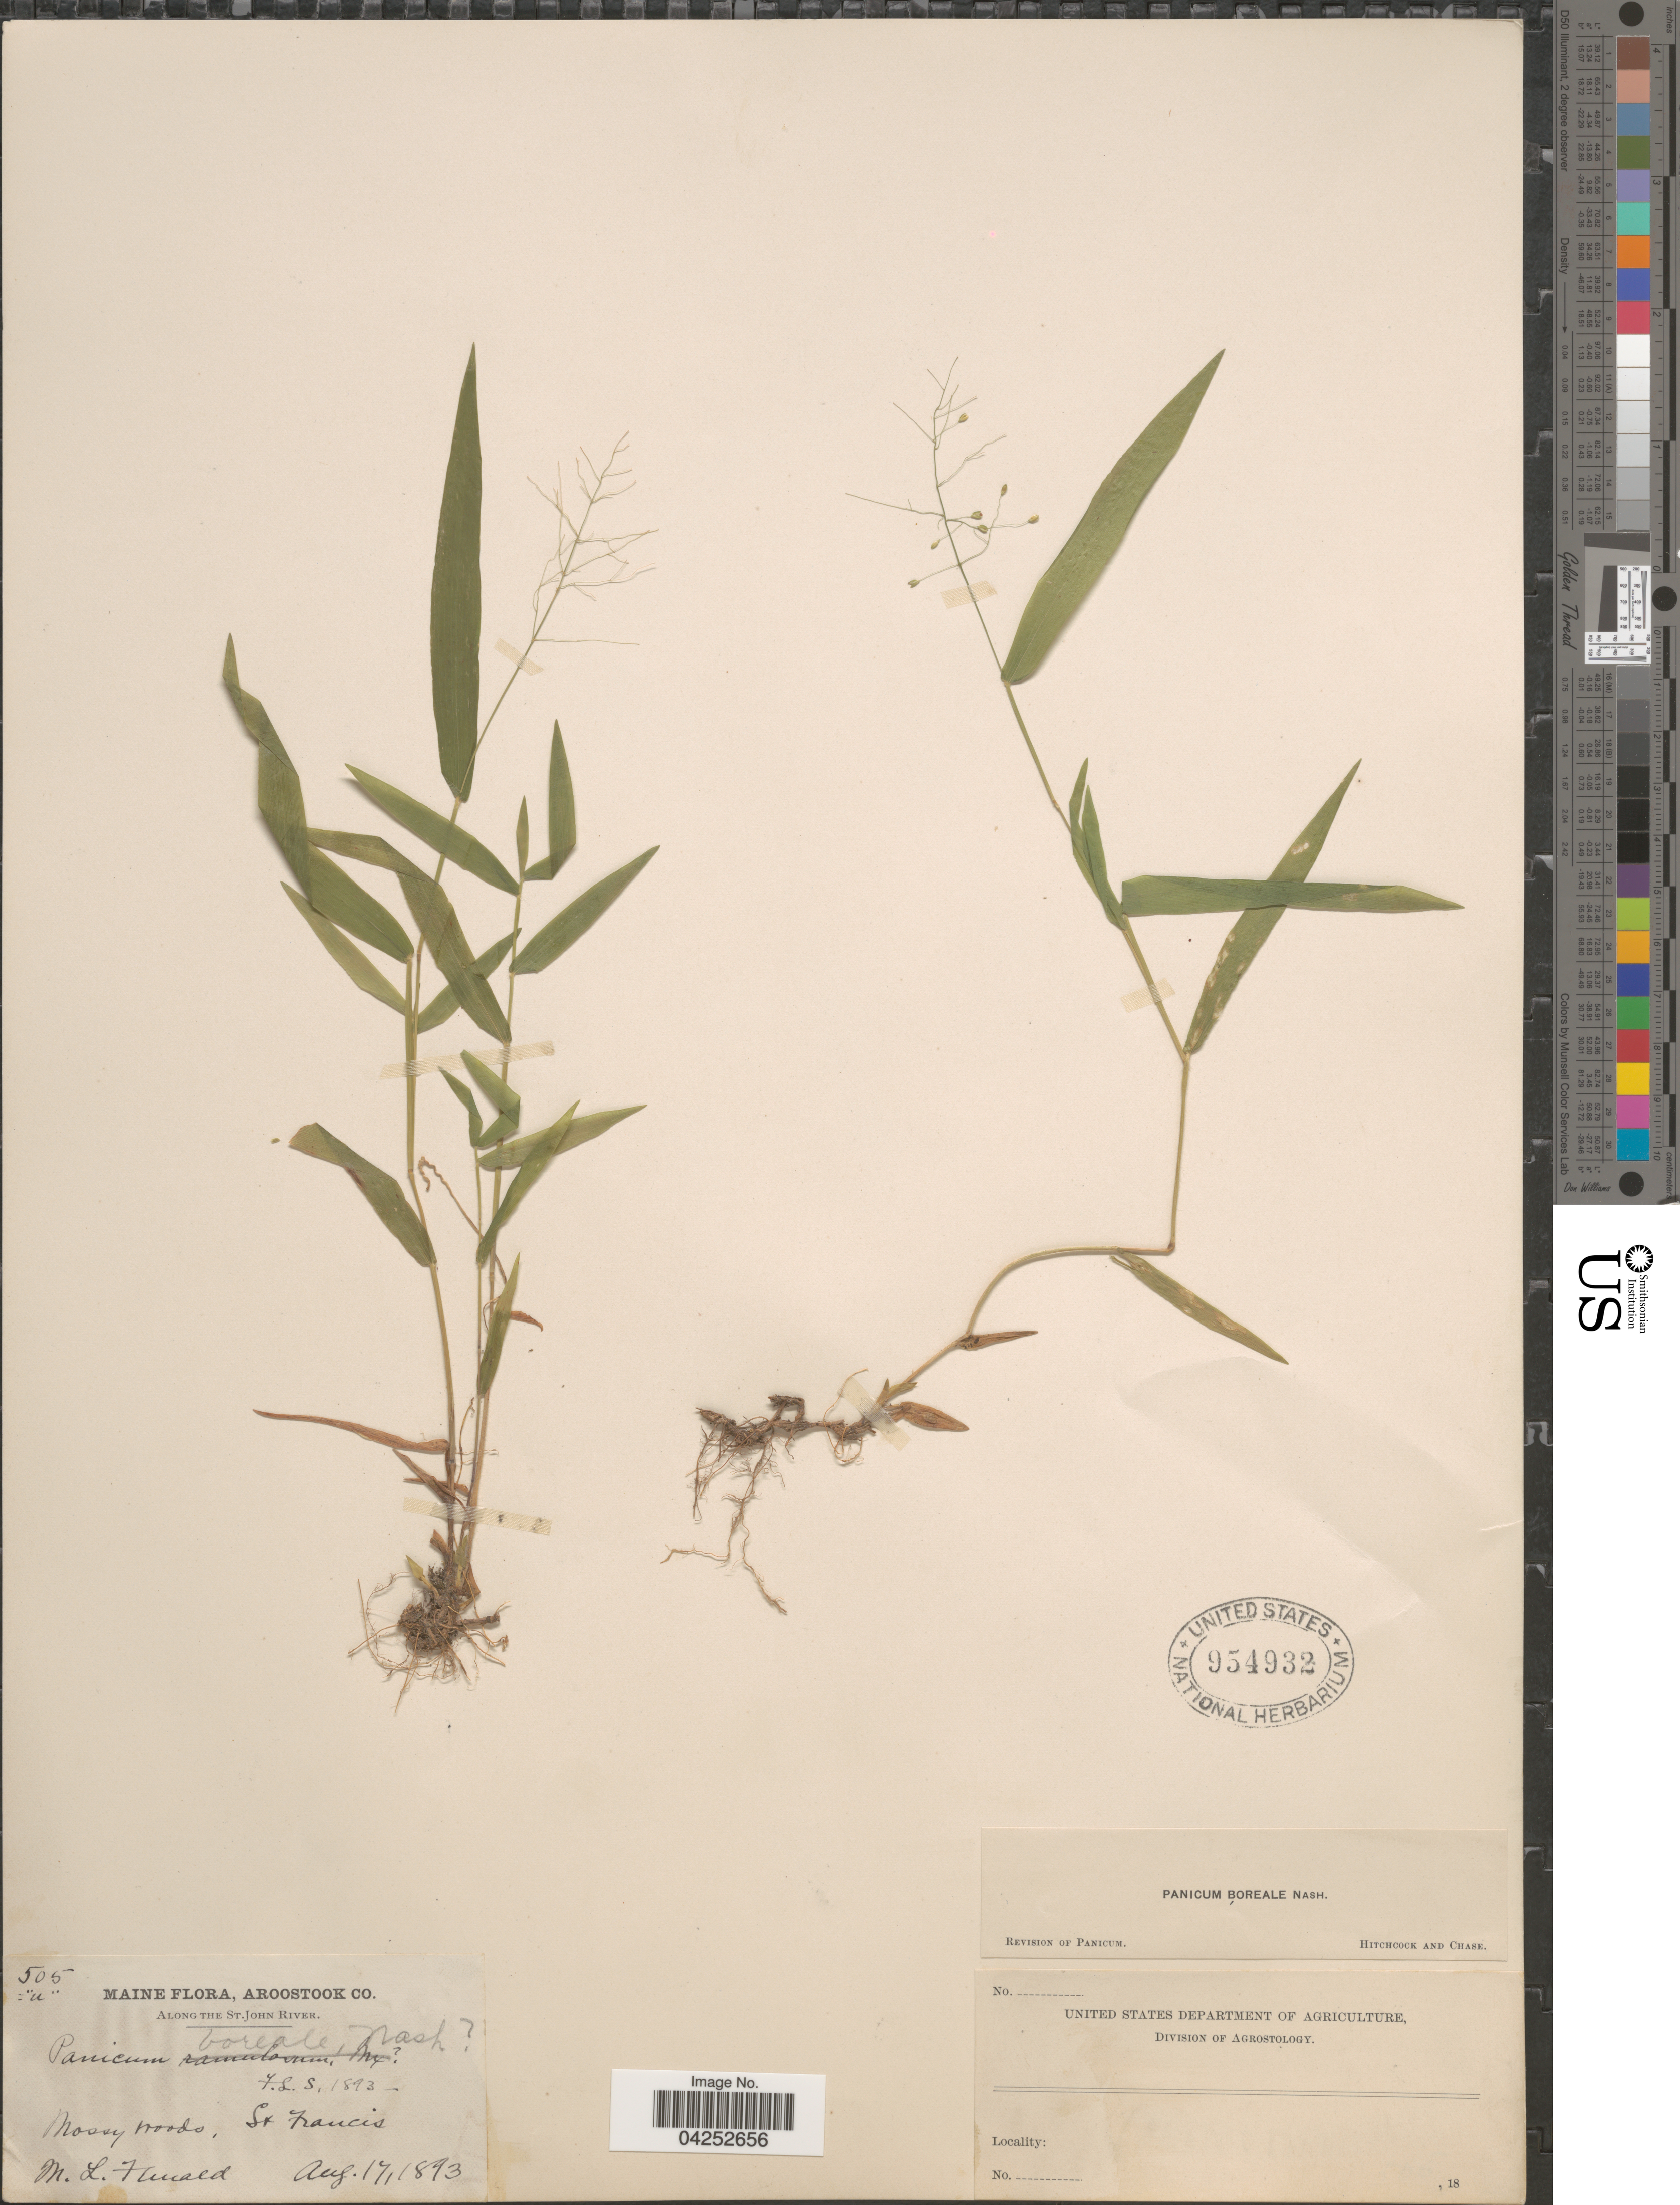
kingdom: Plantae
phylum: Tracheophyta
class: Liliopsida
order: Poales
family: Poaceae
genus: Dichanthelium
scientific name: Dichanthelium boreale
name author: (Nash) Freckmann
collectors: M. L. Fernald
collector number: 505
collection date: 1893-08-17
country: United States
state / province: Maine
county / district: Aroostook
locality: Along the St. John River. St. Francis.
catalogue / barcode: US 954932